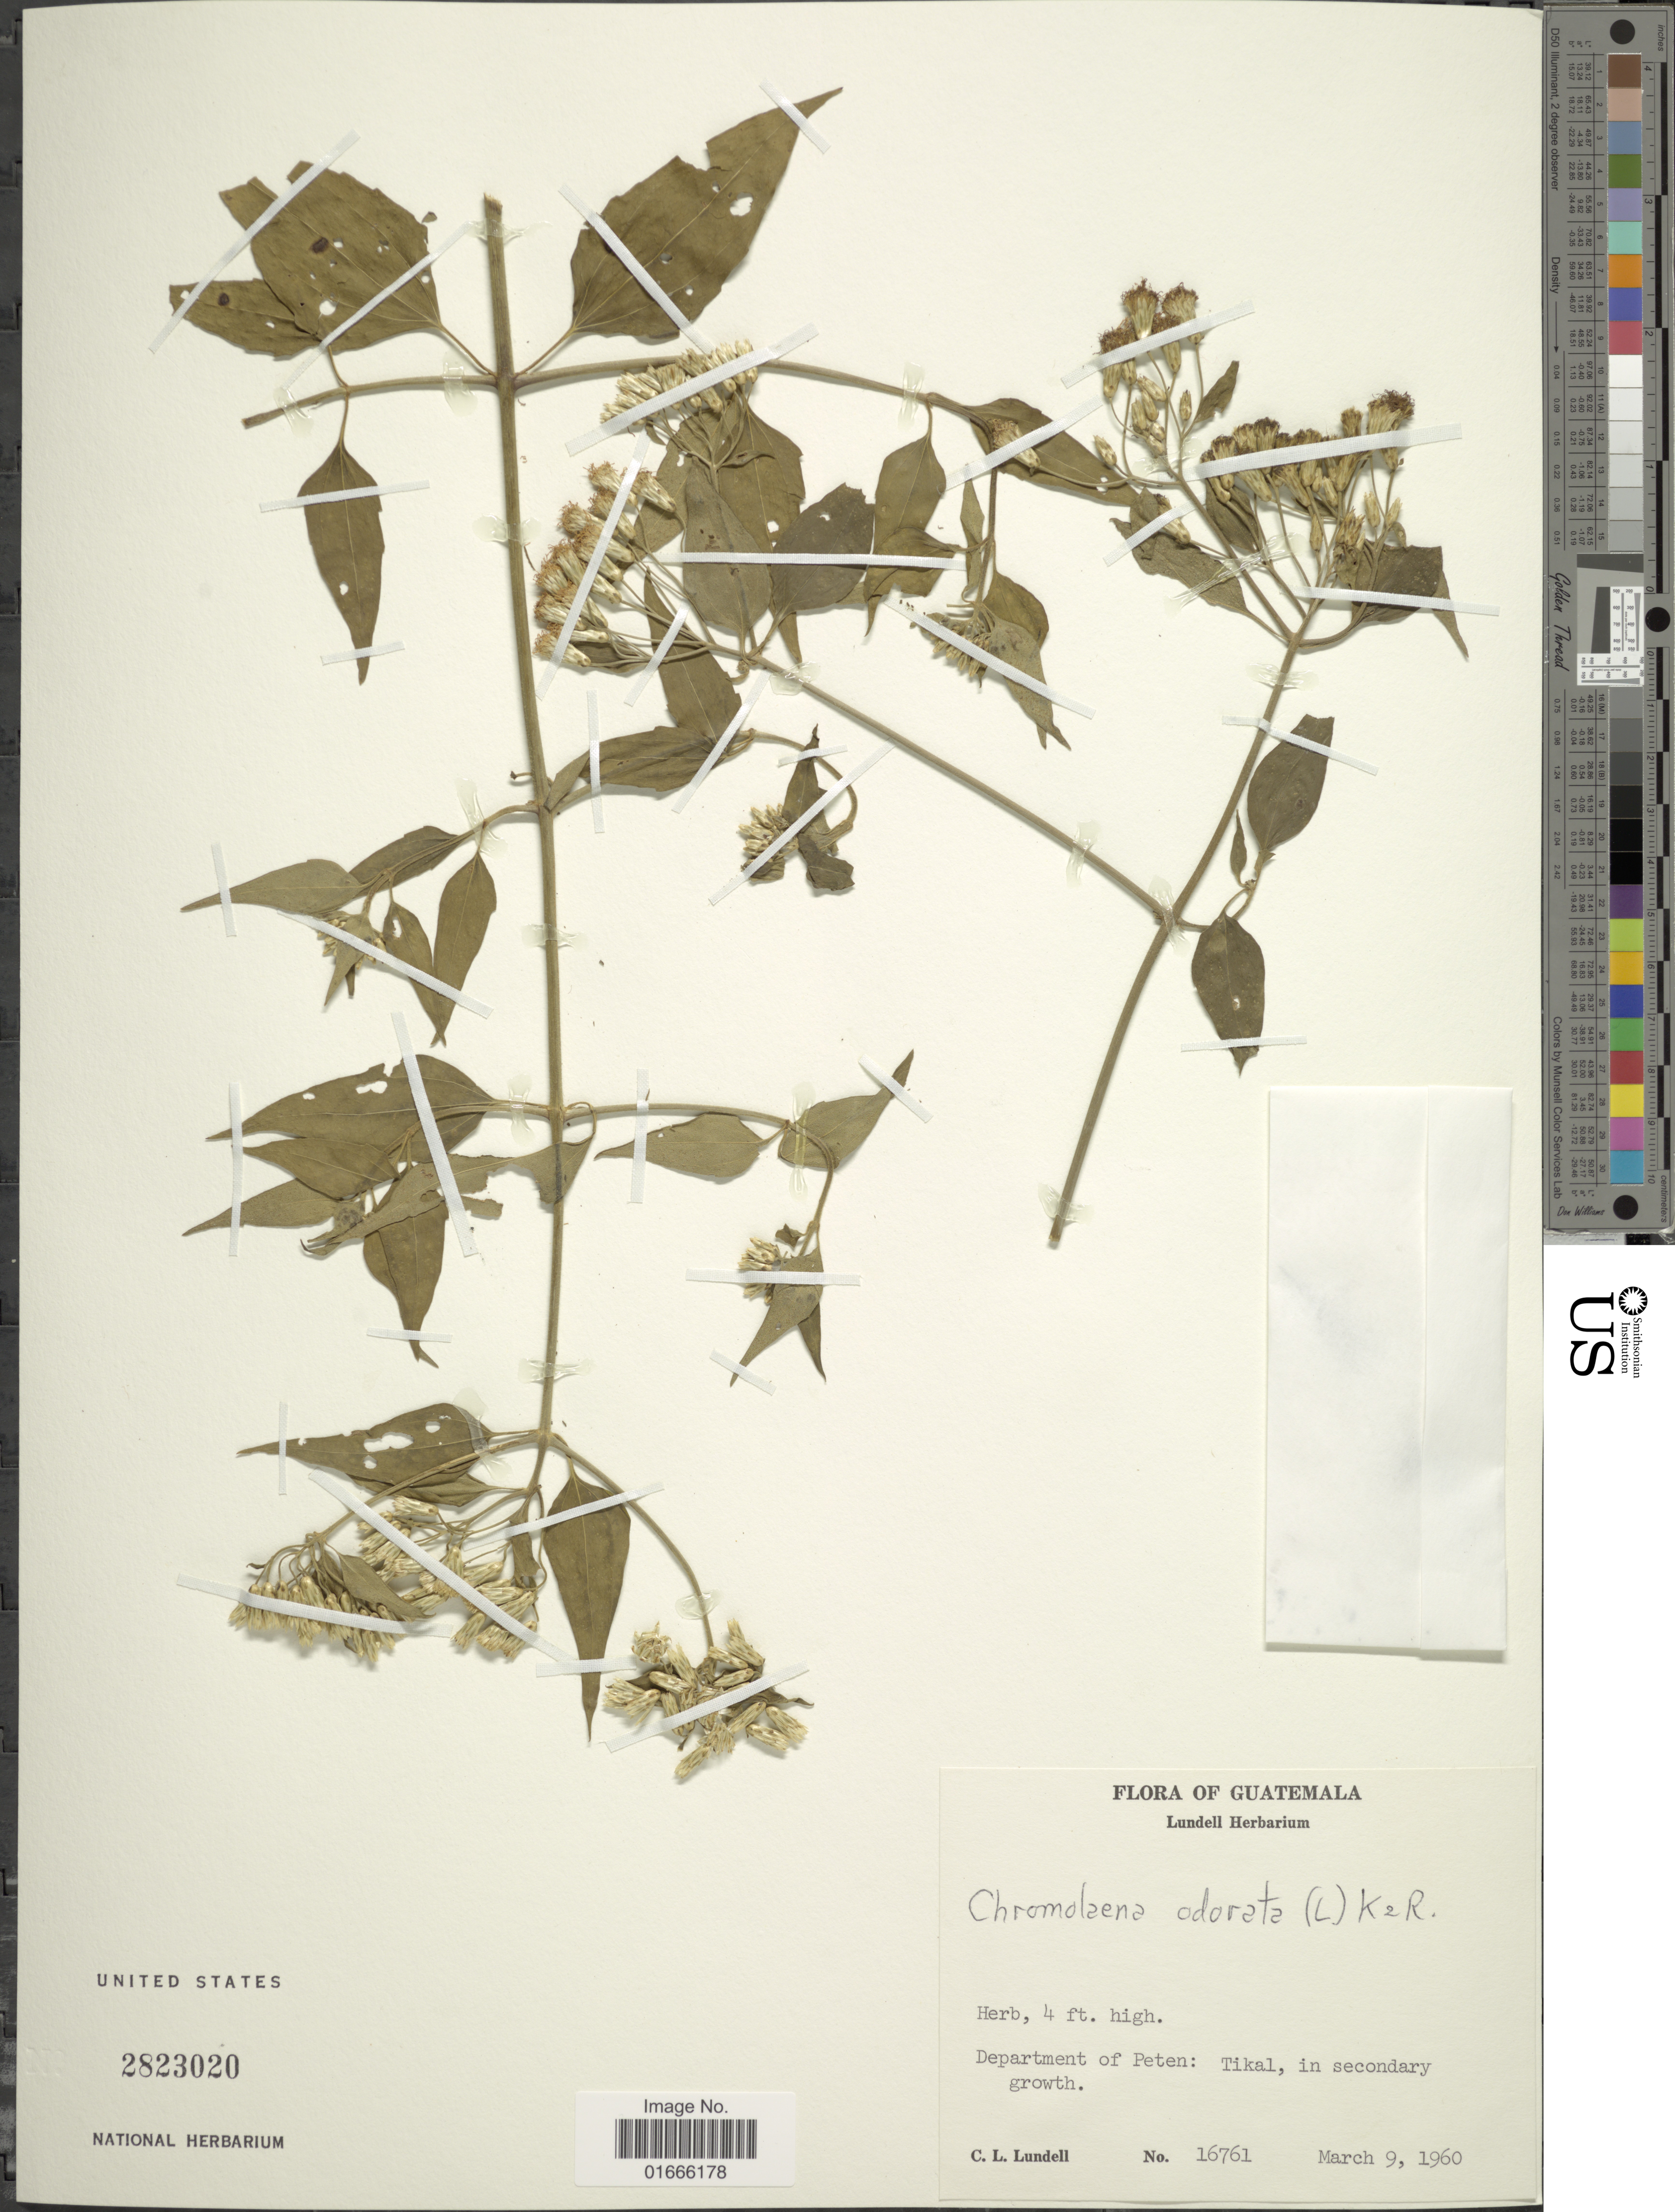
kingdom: Plantae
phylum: Tracheophyta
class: Magnoliopsida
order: Asterales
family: Asteraceae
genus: Chromolaena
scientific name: Chromolaena odorata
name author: (L.) R.M. King & H. Rob.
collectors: C. L. Lundell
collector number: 16761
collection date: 1960-03-09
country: Guatemala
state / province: El Petén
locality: Departement of Peten, Tikal.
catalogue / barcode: US 2823020